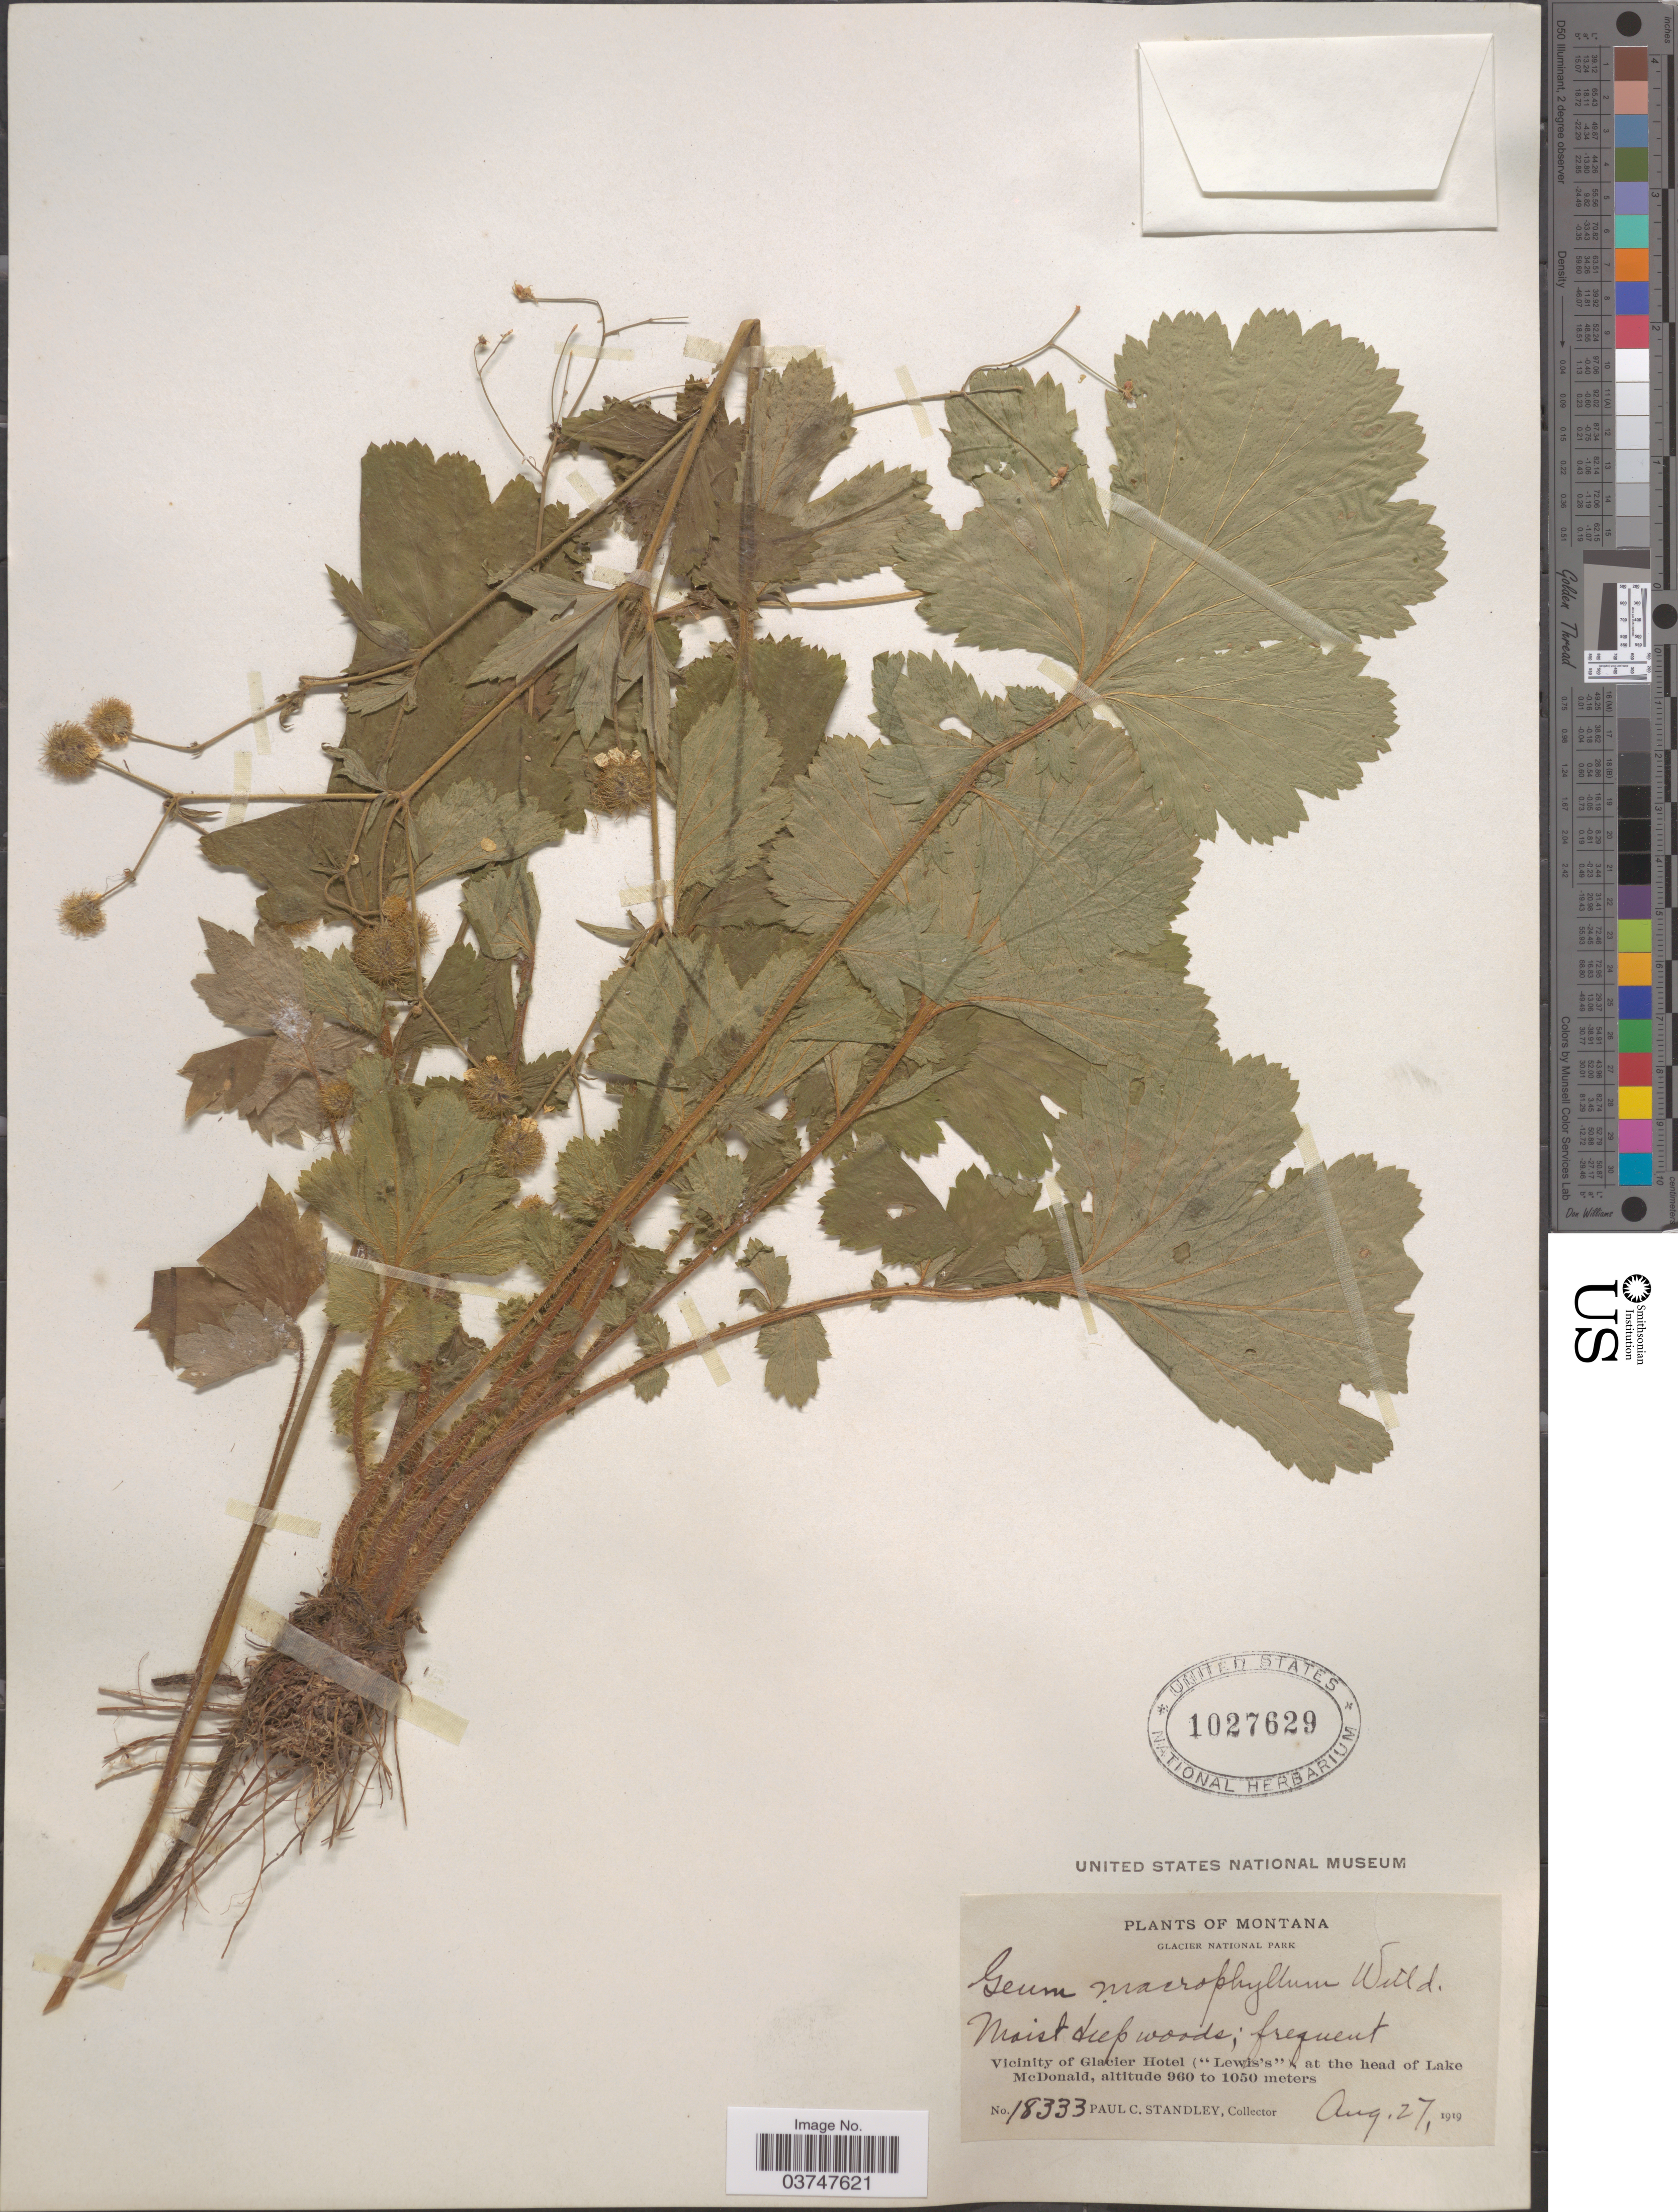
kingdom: Plantae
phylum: Tracheophyta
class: Magnoliopsida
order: Rosales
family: Rosaceae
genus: Geum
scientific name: Geum macrophyllum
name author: Willd.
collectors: P. C. Standley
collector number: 18333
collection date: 1919-08-27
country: United States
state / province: Montana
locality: Glacier National Park. Vicinity of Glacier Hotel ("Lewis's"), at the head of Lake McDonald.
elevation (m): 960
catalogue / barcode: US 1027629